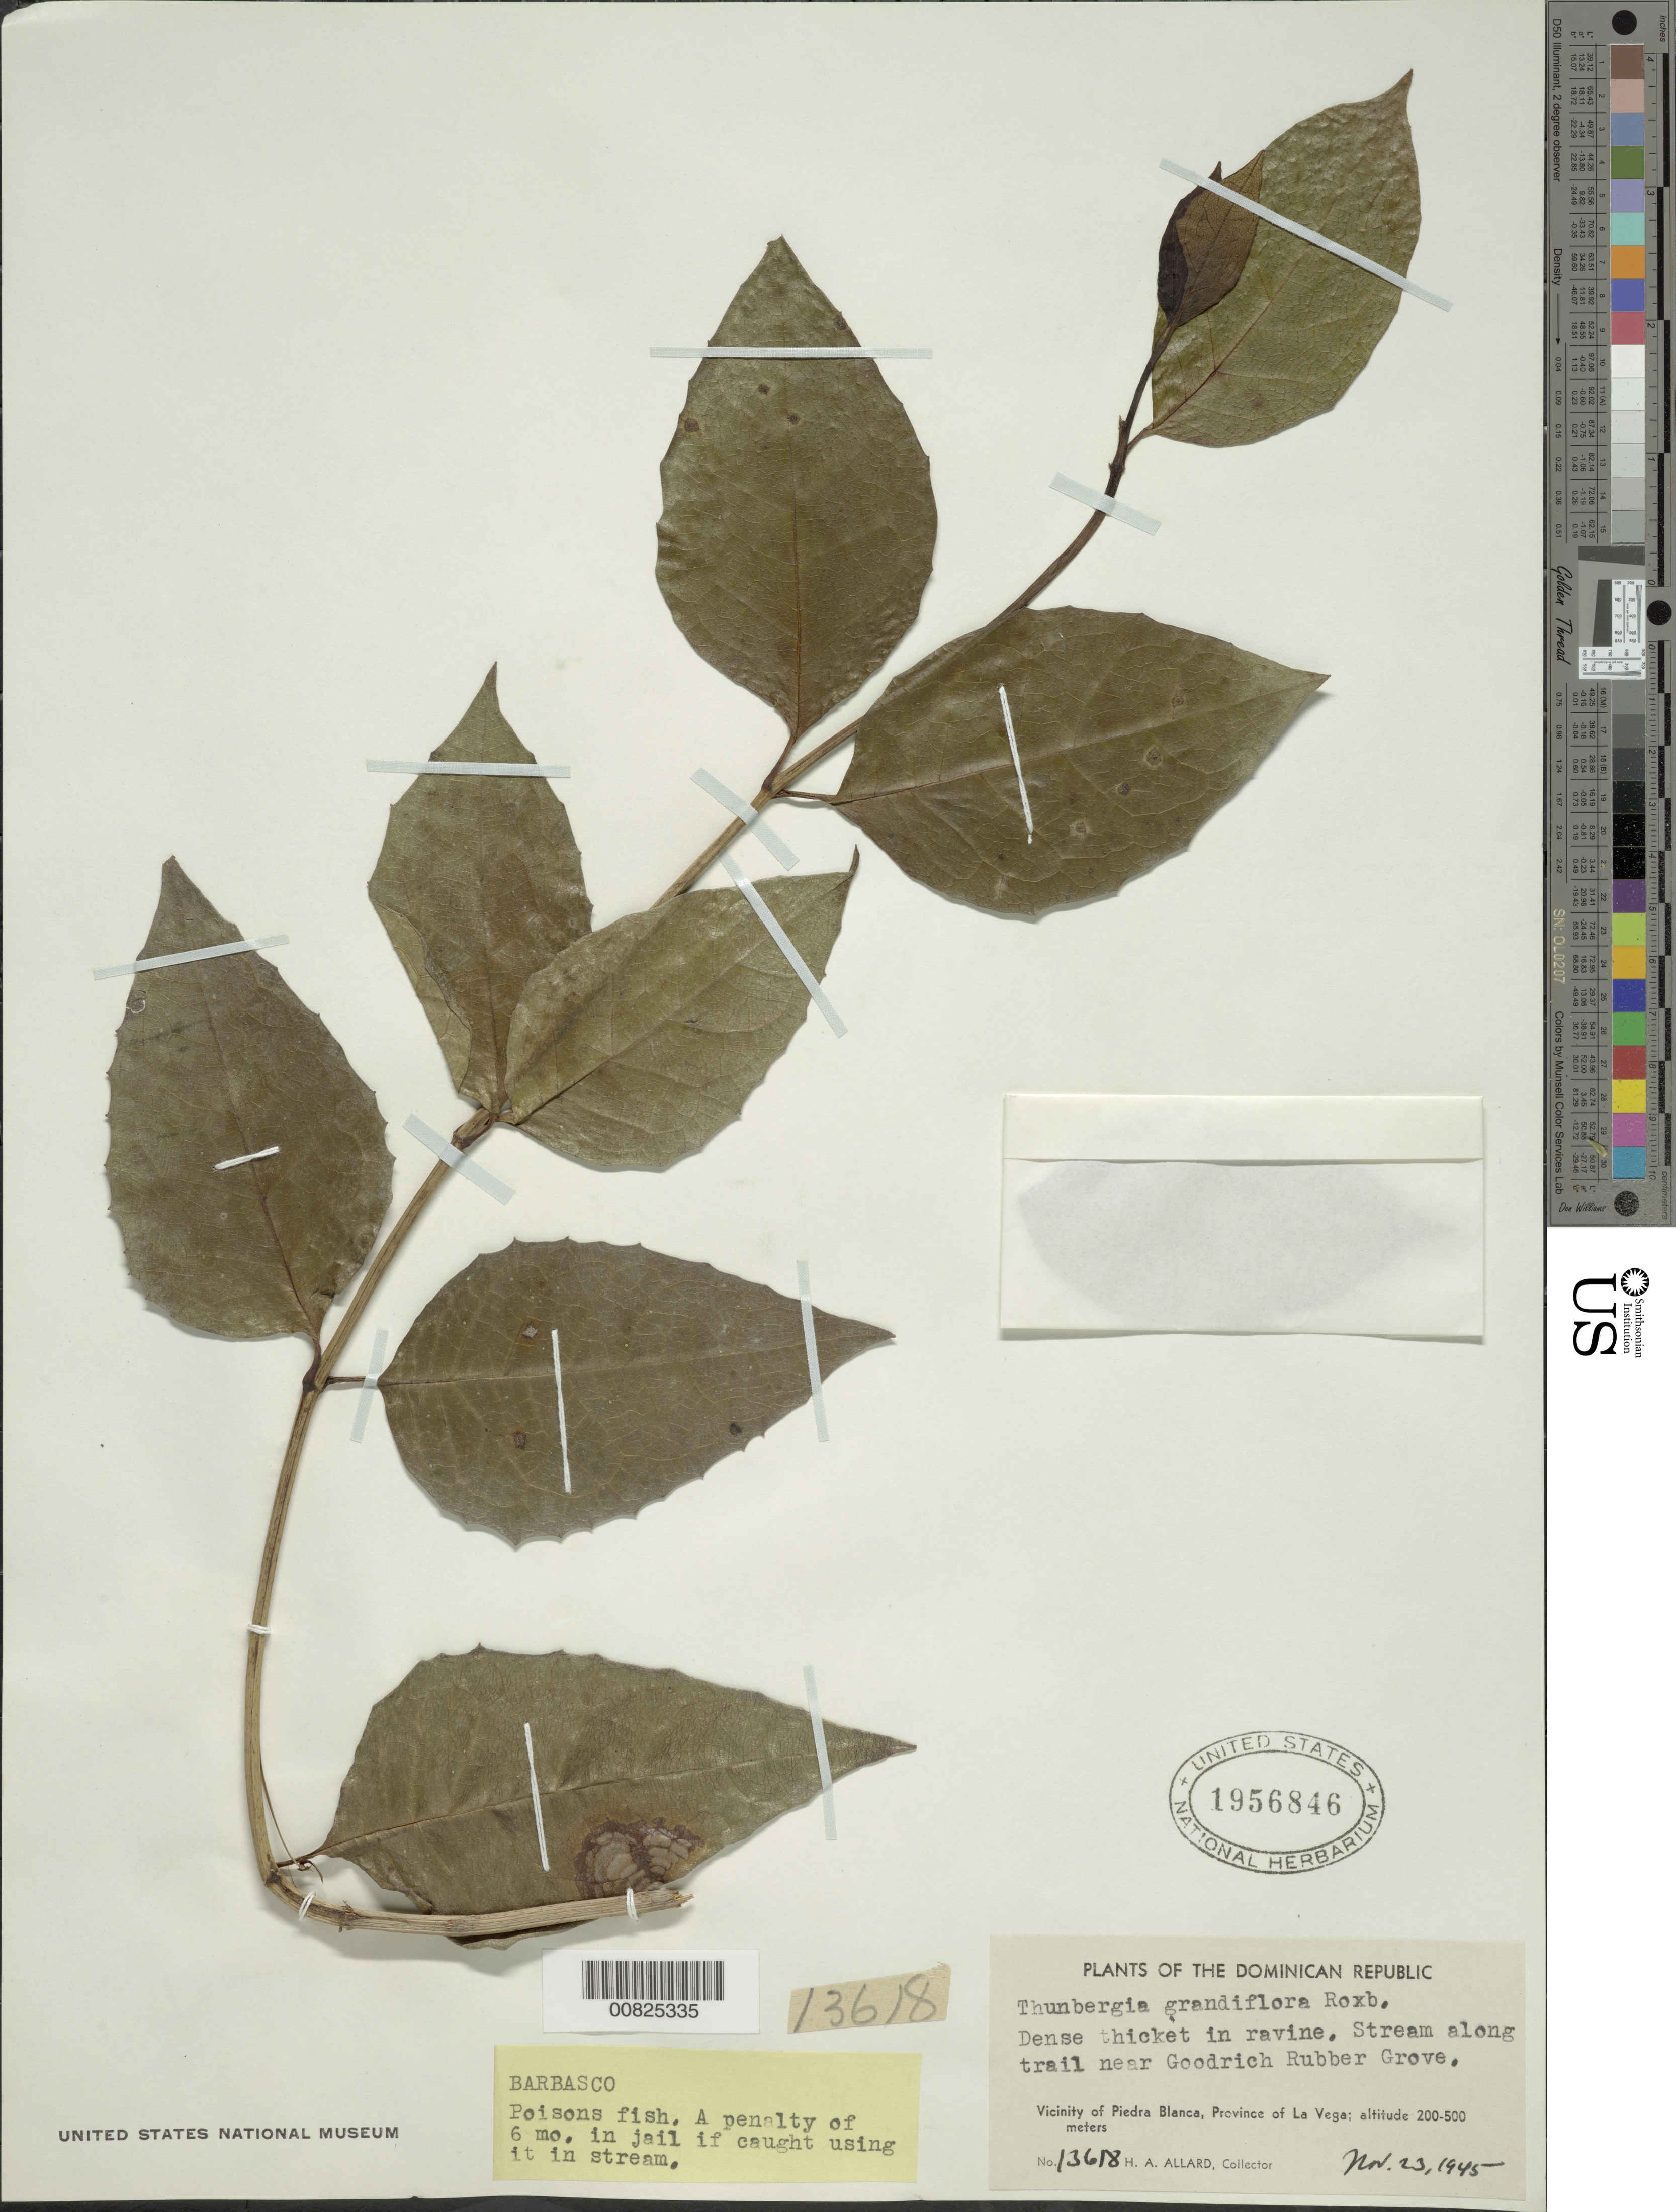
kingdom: Plantae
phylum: Tracheophyta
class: Magnoliopsida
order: Lamiales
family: Acanthaceae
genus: Thunbergia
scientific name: Thunbergia grandiflora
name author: Roxb.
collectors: H. A. Allard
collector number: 13618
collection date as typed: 23 Nov 1945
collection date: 1945-11-23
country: Dominican Republic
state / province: La Vega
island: Hispaniola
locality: Vicinity of Piedra Blanca, near Goodrich Rubber Grove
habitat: Dense thicket in ravine, stream along trail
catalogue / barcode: US 1956846